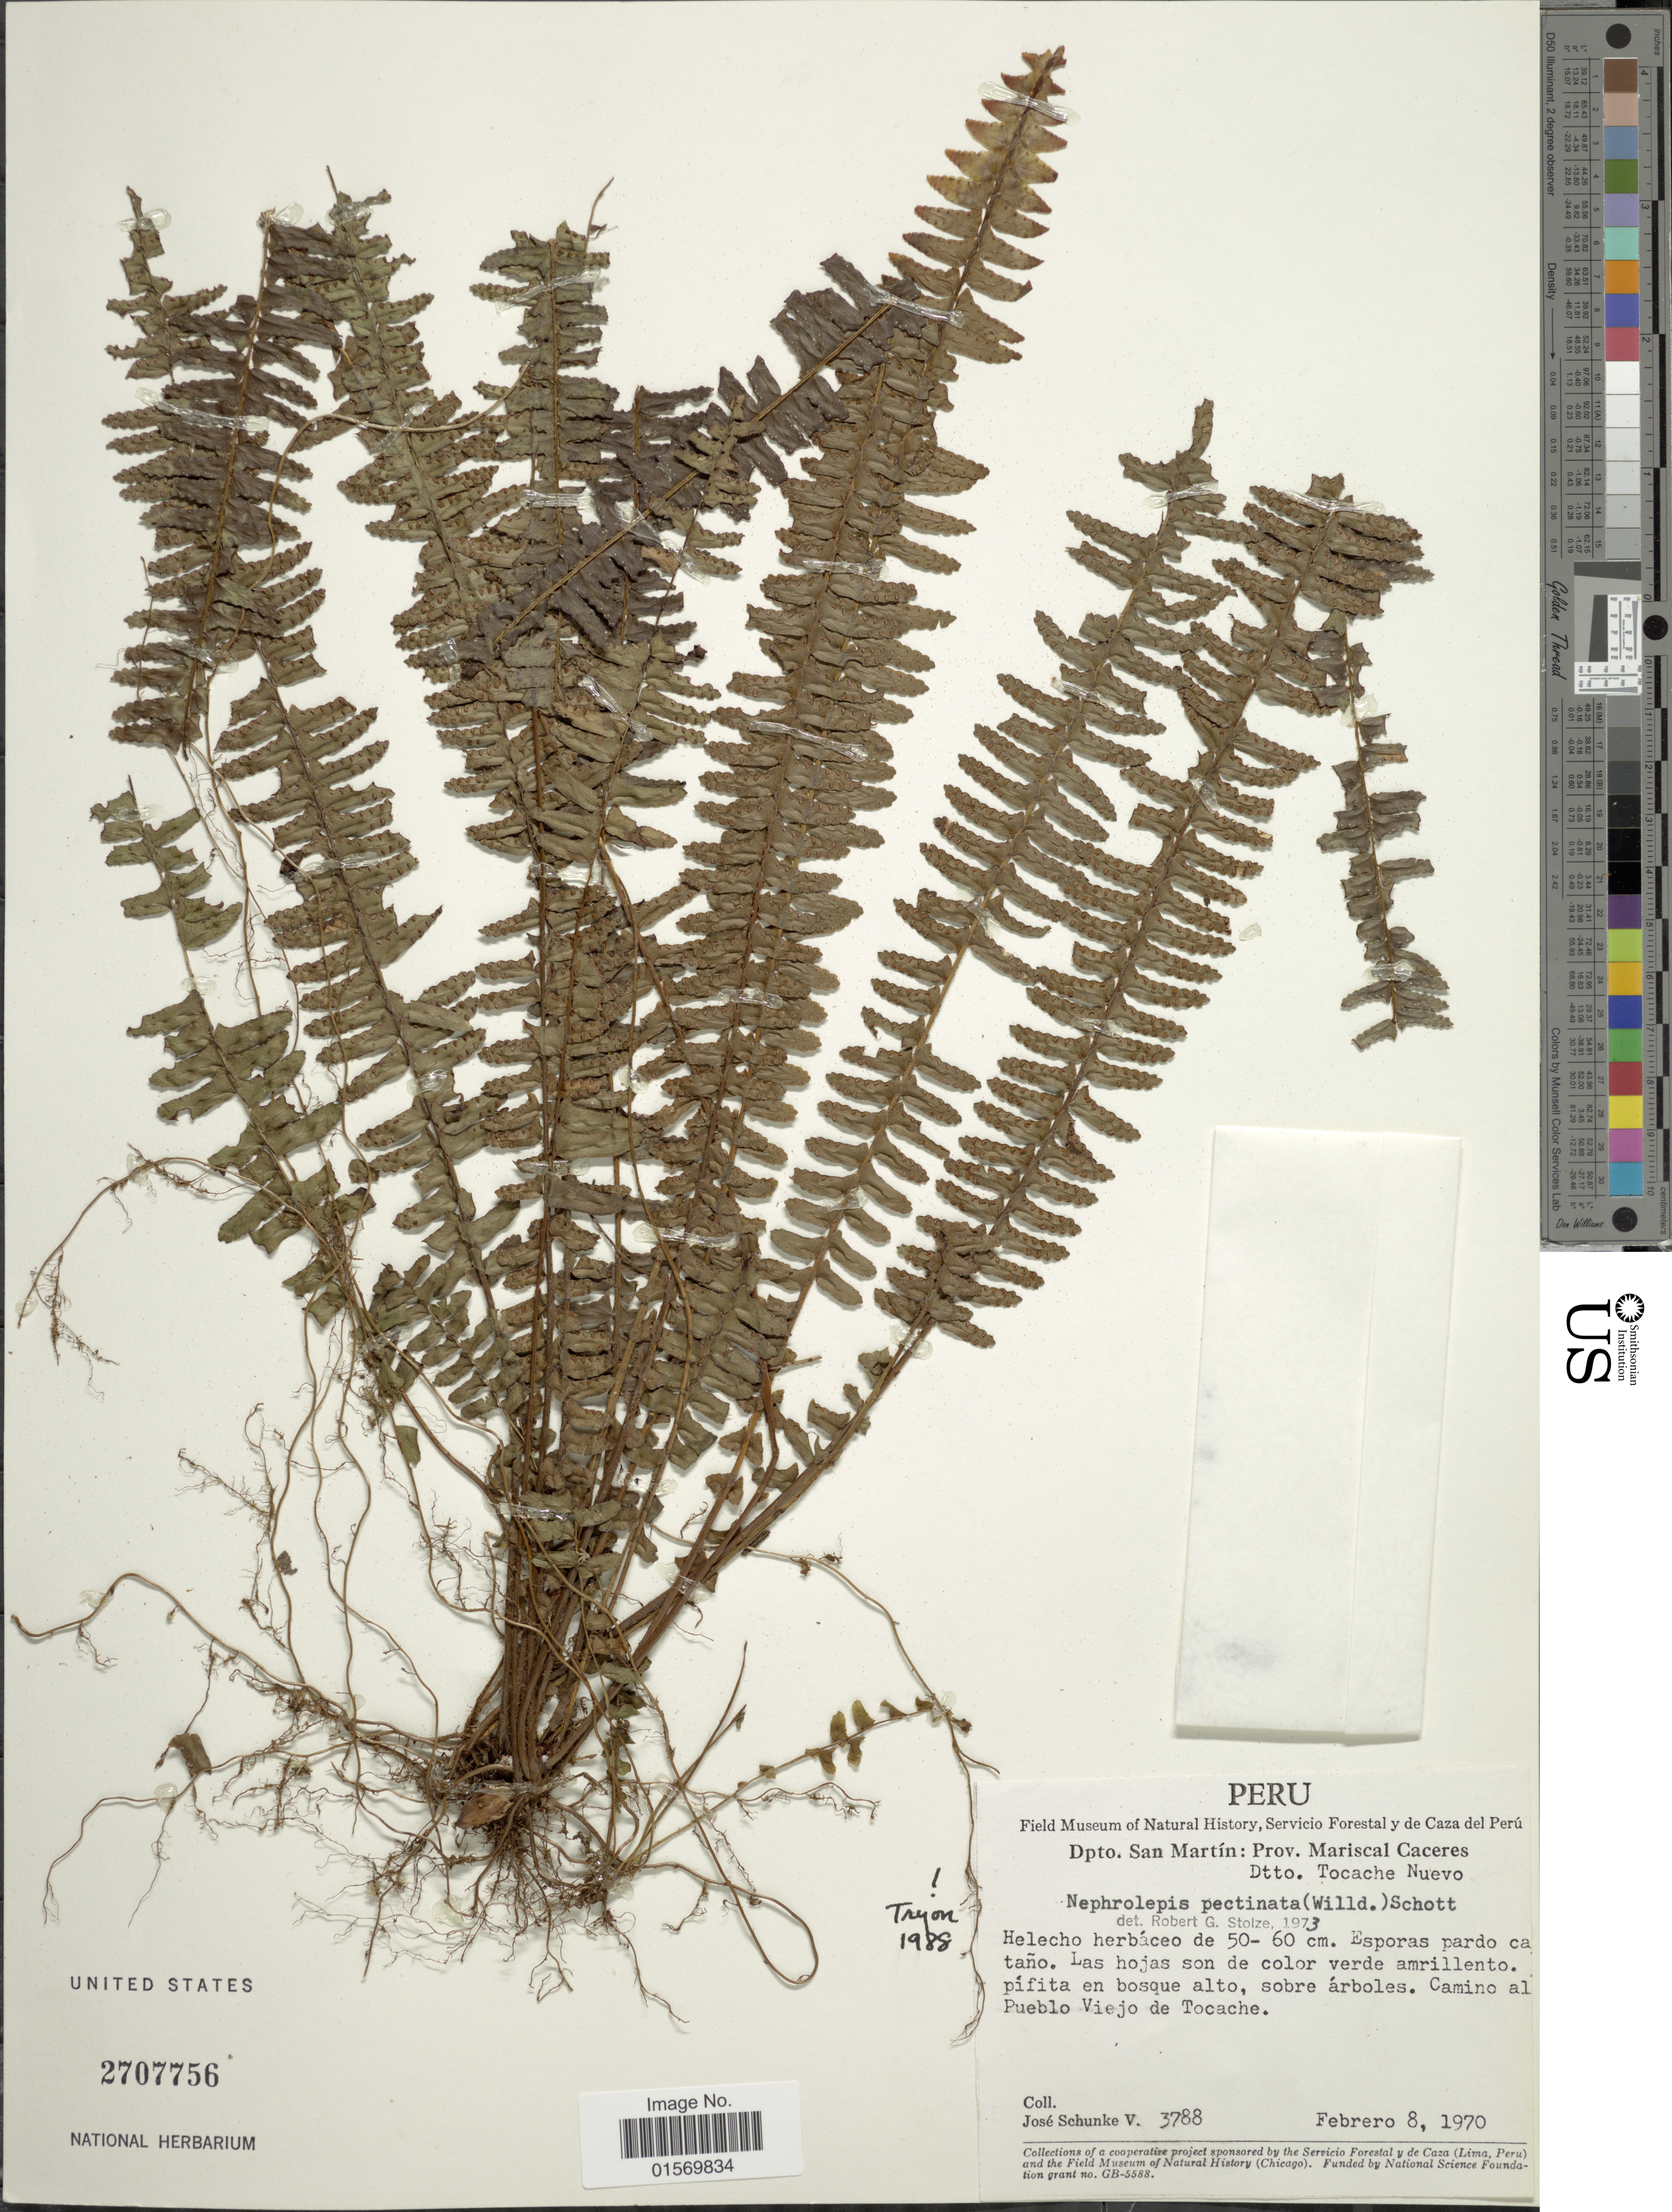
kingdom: Plantae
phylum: Tracheophyta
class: Polypodiopsida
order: Polypodiales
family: Nephrolepidaceae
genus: Nephrolepis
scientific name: Nephrolepis pectinata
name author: (Willd.) Schott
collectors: J. Schunke Vigo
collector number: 3788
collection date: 1970-02-08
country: Peru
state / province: San Martín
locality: Prov. Mariscal Caceres, Dtto. Tocache Nuevo, camino al Pueblo Viejo de Tocache.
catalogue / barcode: US 2707756